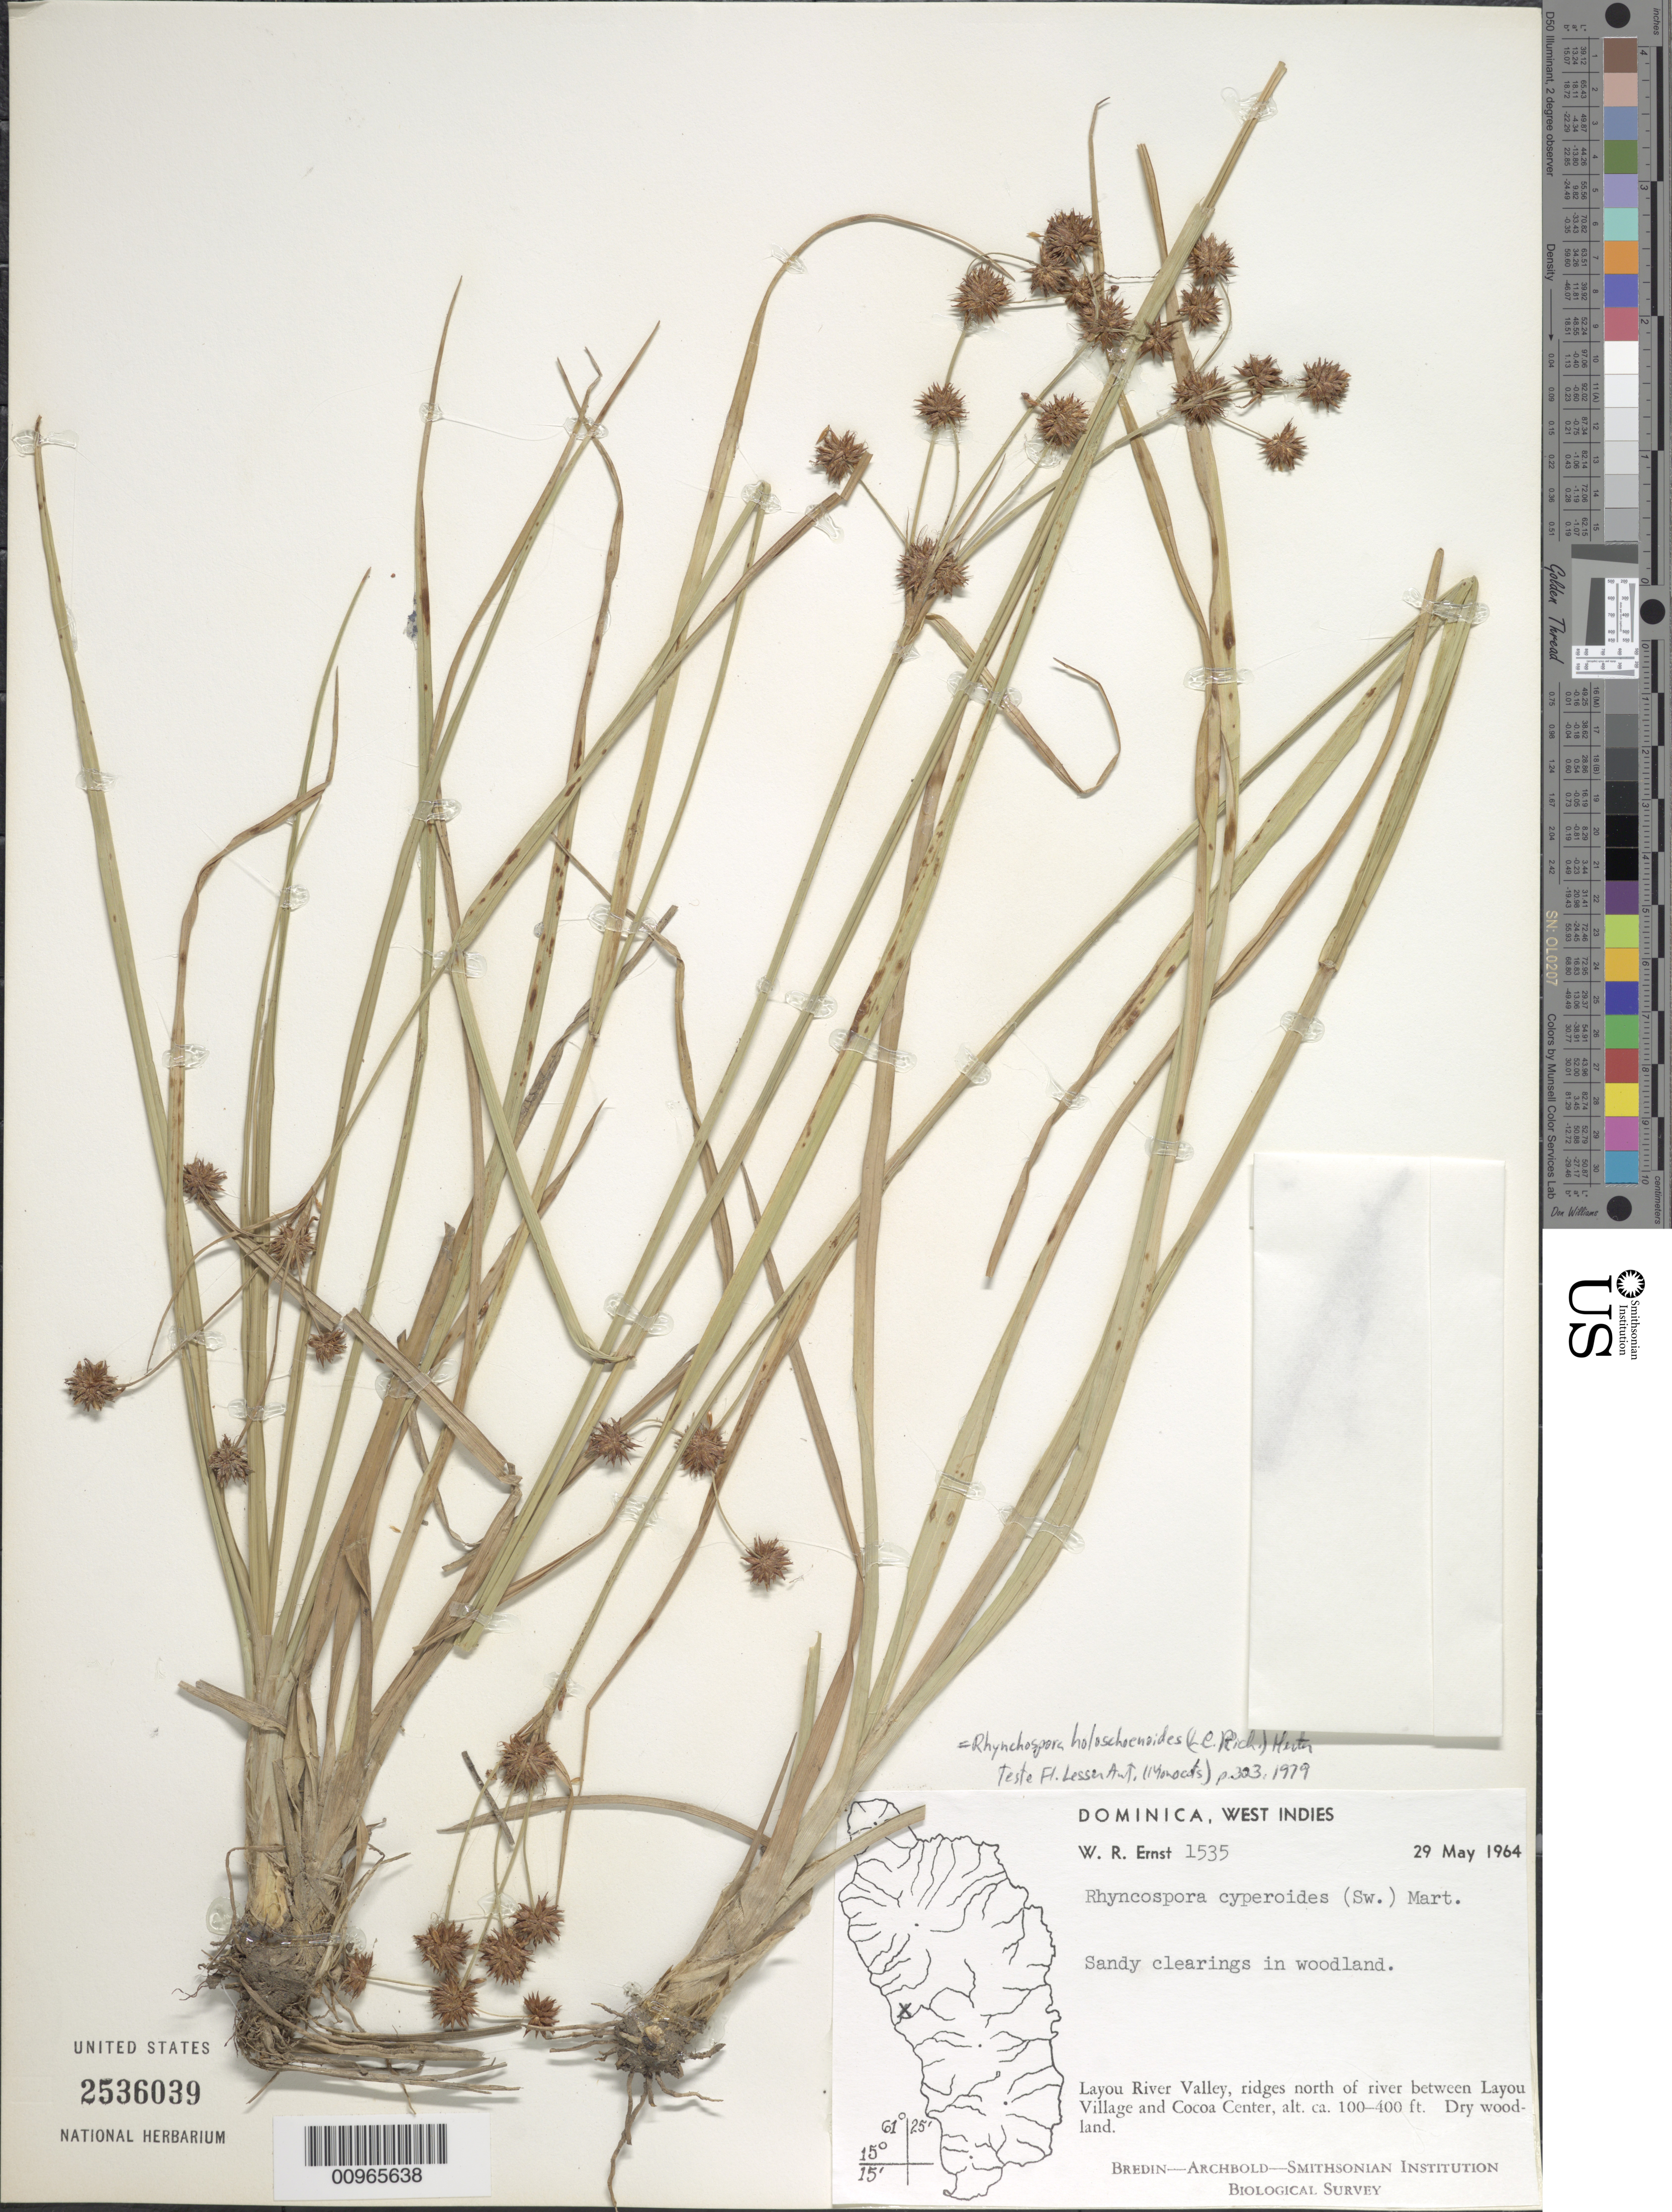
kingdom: Plantae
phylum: Tracheophyta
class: Liliopsida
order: Poales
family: Cyperaceae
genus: Rhynchospora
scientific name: Rhynchospora holoschoenoides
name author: (Rich.) Herter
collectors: W. R. Ernst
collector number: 1535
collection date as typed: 29 May 1964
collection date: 1964-05-29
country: Dominica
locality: Layou River Valley, ridges N of river between Layou Village and Cocoa Center, woodland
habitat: Sandy clearing in dry woodland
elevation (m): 30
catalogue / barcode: US 2536039